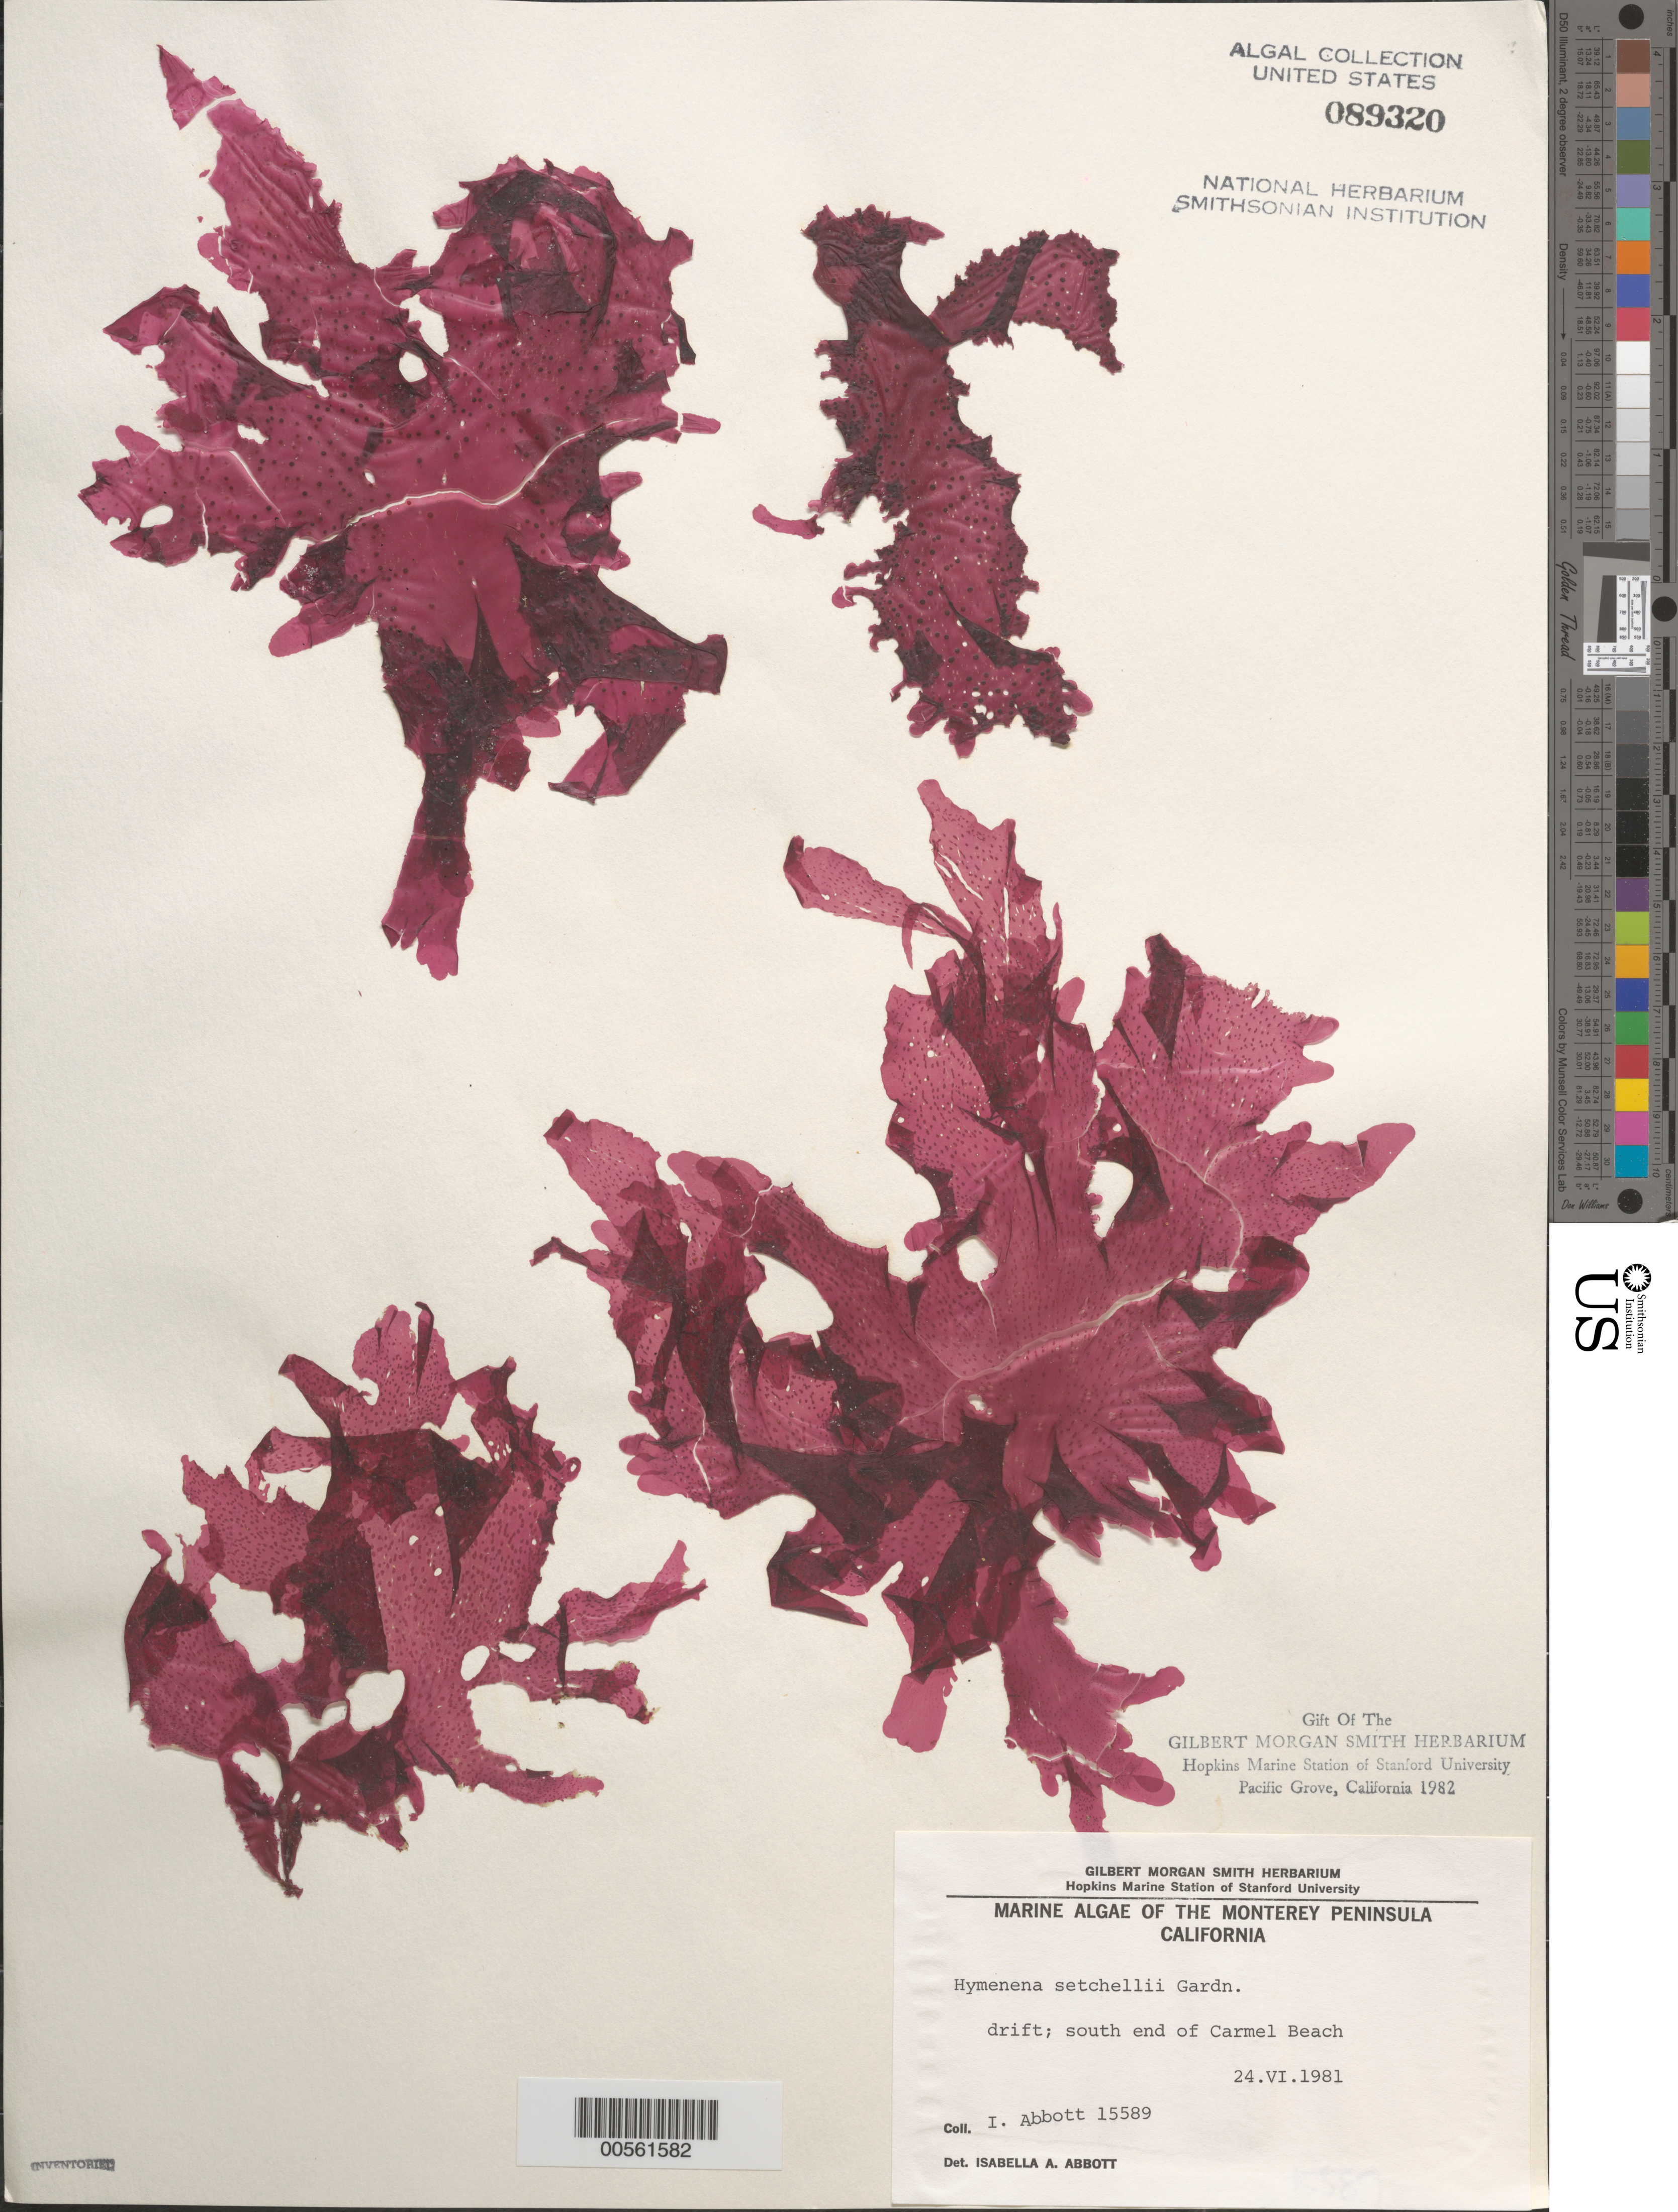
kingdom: Plantae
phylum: Rhodophyta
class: Florideophyceae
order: Ceramiales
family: Delesseriaceae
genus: Hymenena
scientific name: Hymenena setchellii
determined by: Abbott, Isabella A.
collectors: I. A. Abbott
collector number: IAA 15589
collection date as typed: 24 Jun 1981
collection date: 1981-06-24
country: United States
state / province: California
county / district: Monterey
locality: Carmel Beach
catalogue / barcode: US 89320